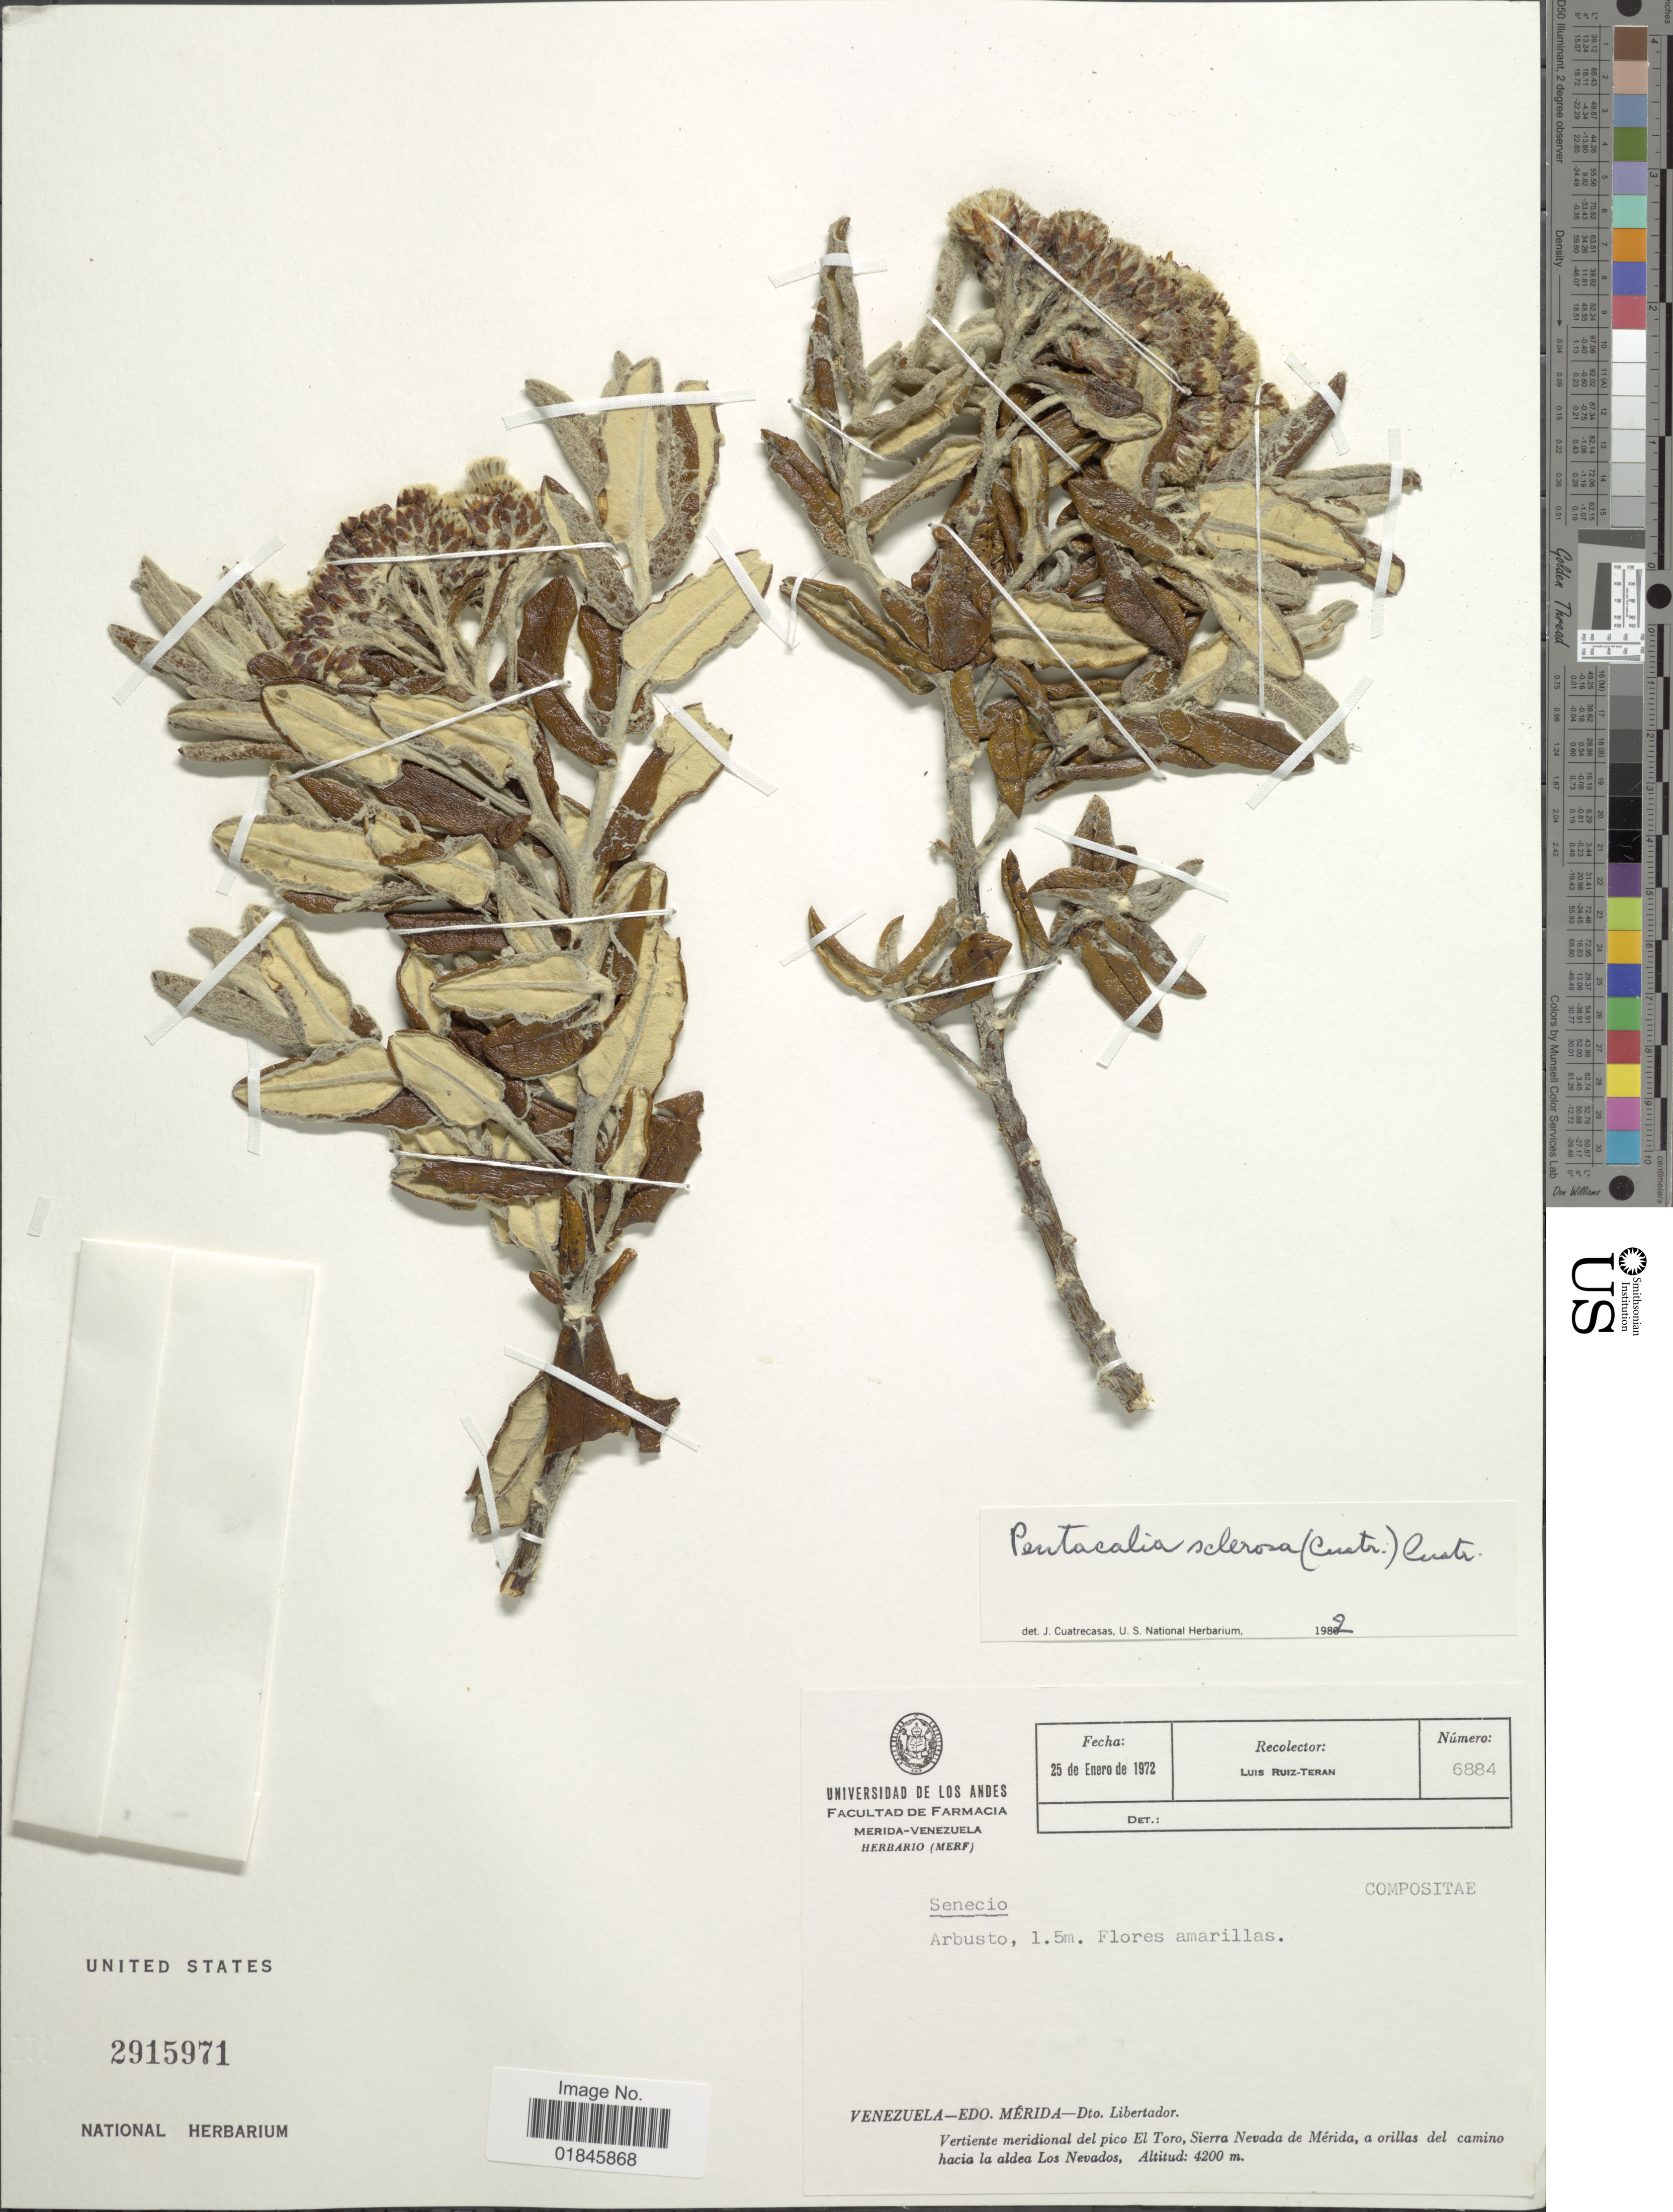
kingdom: Plantae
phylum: Tracheophyta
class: Magnoliopsida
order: Asterales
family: Asteraceae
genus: Pentacalia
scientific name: Pentacalia sclerosa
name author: (Cuatrec.) Cuatrec.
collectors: L. Teran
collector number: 6884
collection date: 1972-01-25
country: Venezuela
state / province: Mérida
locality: Venezuela - Edo. Mérida - Dto. Libertador. Vertiente meridional del pico El Toro, Sierra Nevada de Mérida, a orillas del camino hacia la aldea Los Nevados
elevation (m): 4200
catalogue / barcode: US 2915971